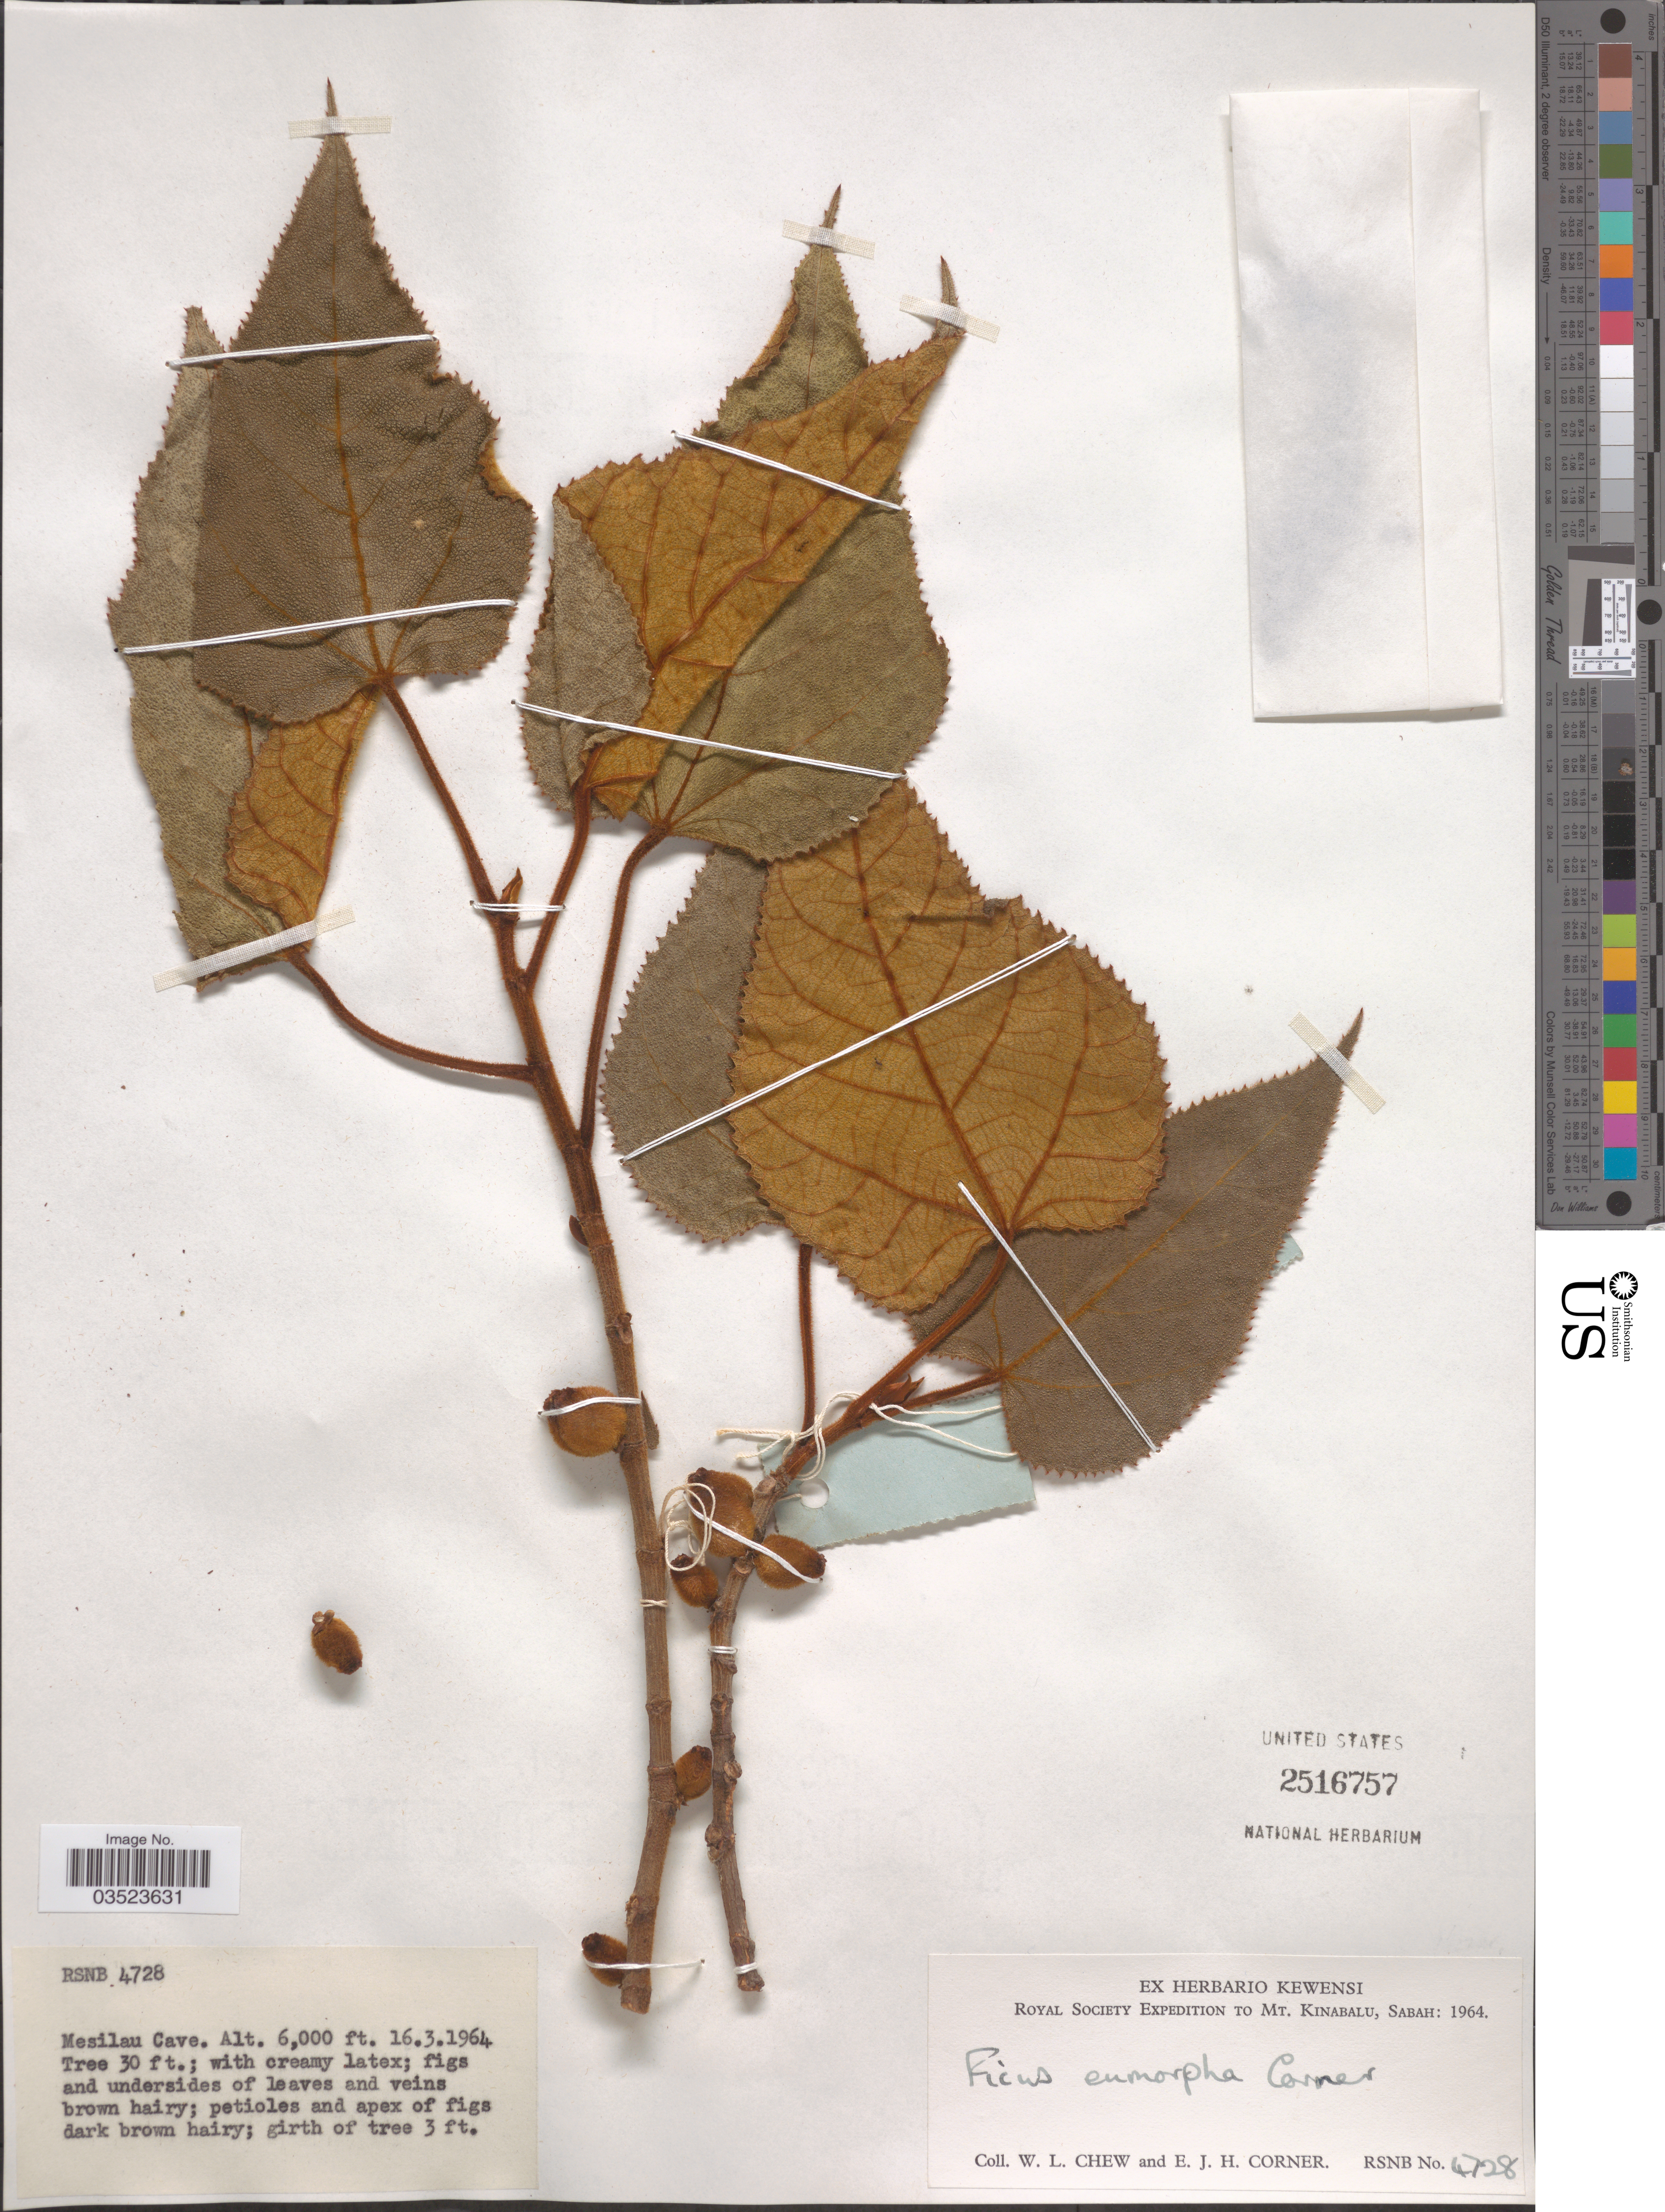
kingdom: Plantae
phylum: Tracheophyta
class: Magnoliopsida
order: Rosales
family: Moraceae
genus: Ficus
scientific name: Ficus eumorpha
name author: Corner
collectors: W. Chew & E. Corner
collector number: RSNB4728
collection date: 1964-03-13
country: Malaysia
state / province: Sabah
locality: Mt Kinabalu. Mesilau Cave.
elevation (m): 1829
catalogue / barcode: US 2516757